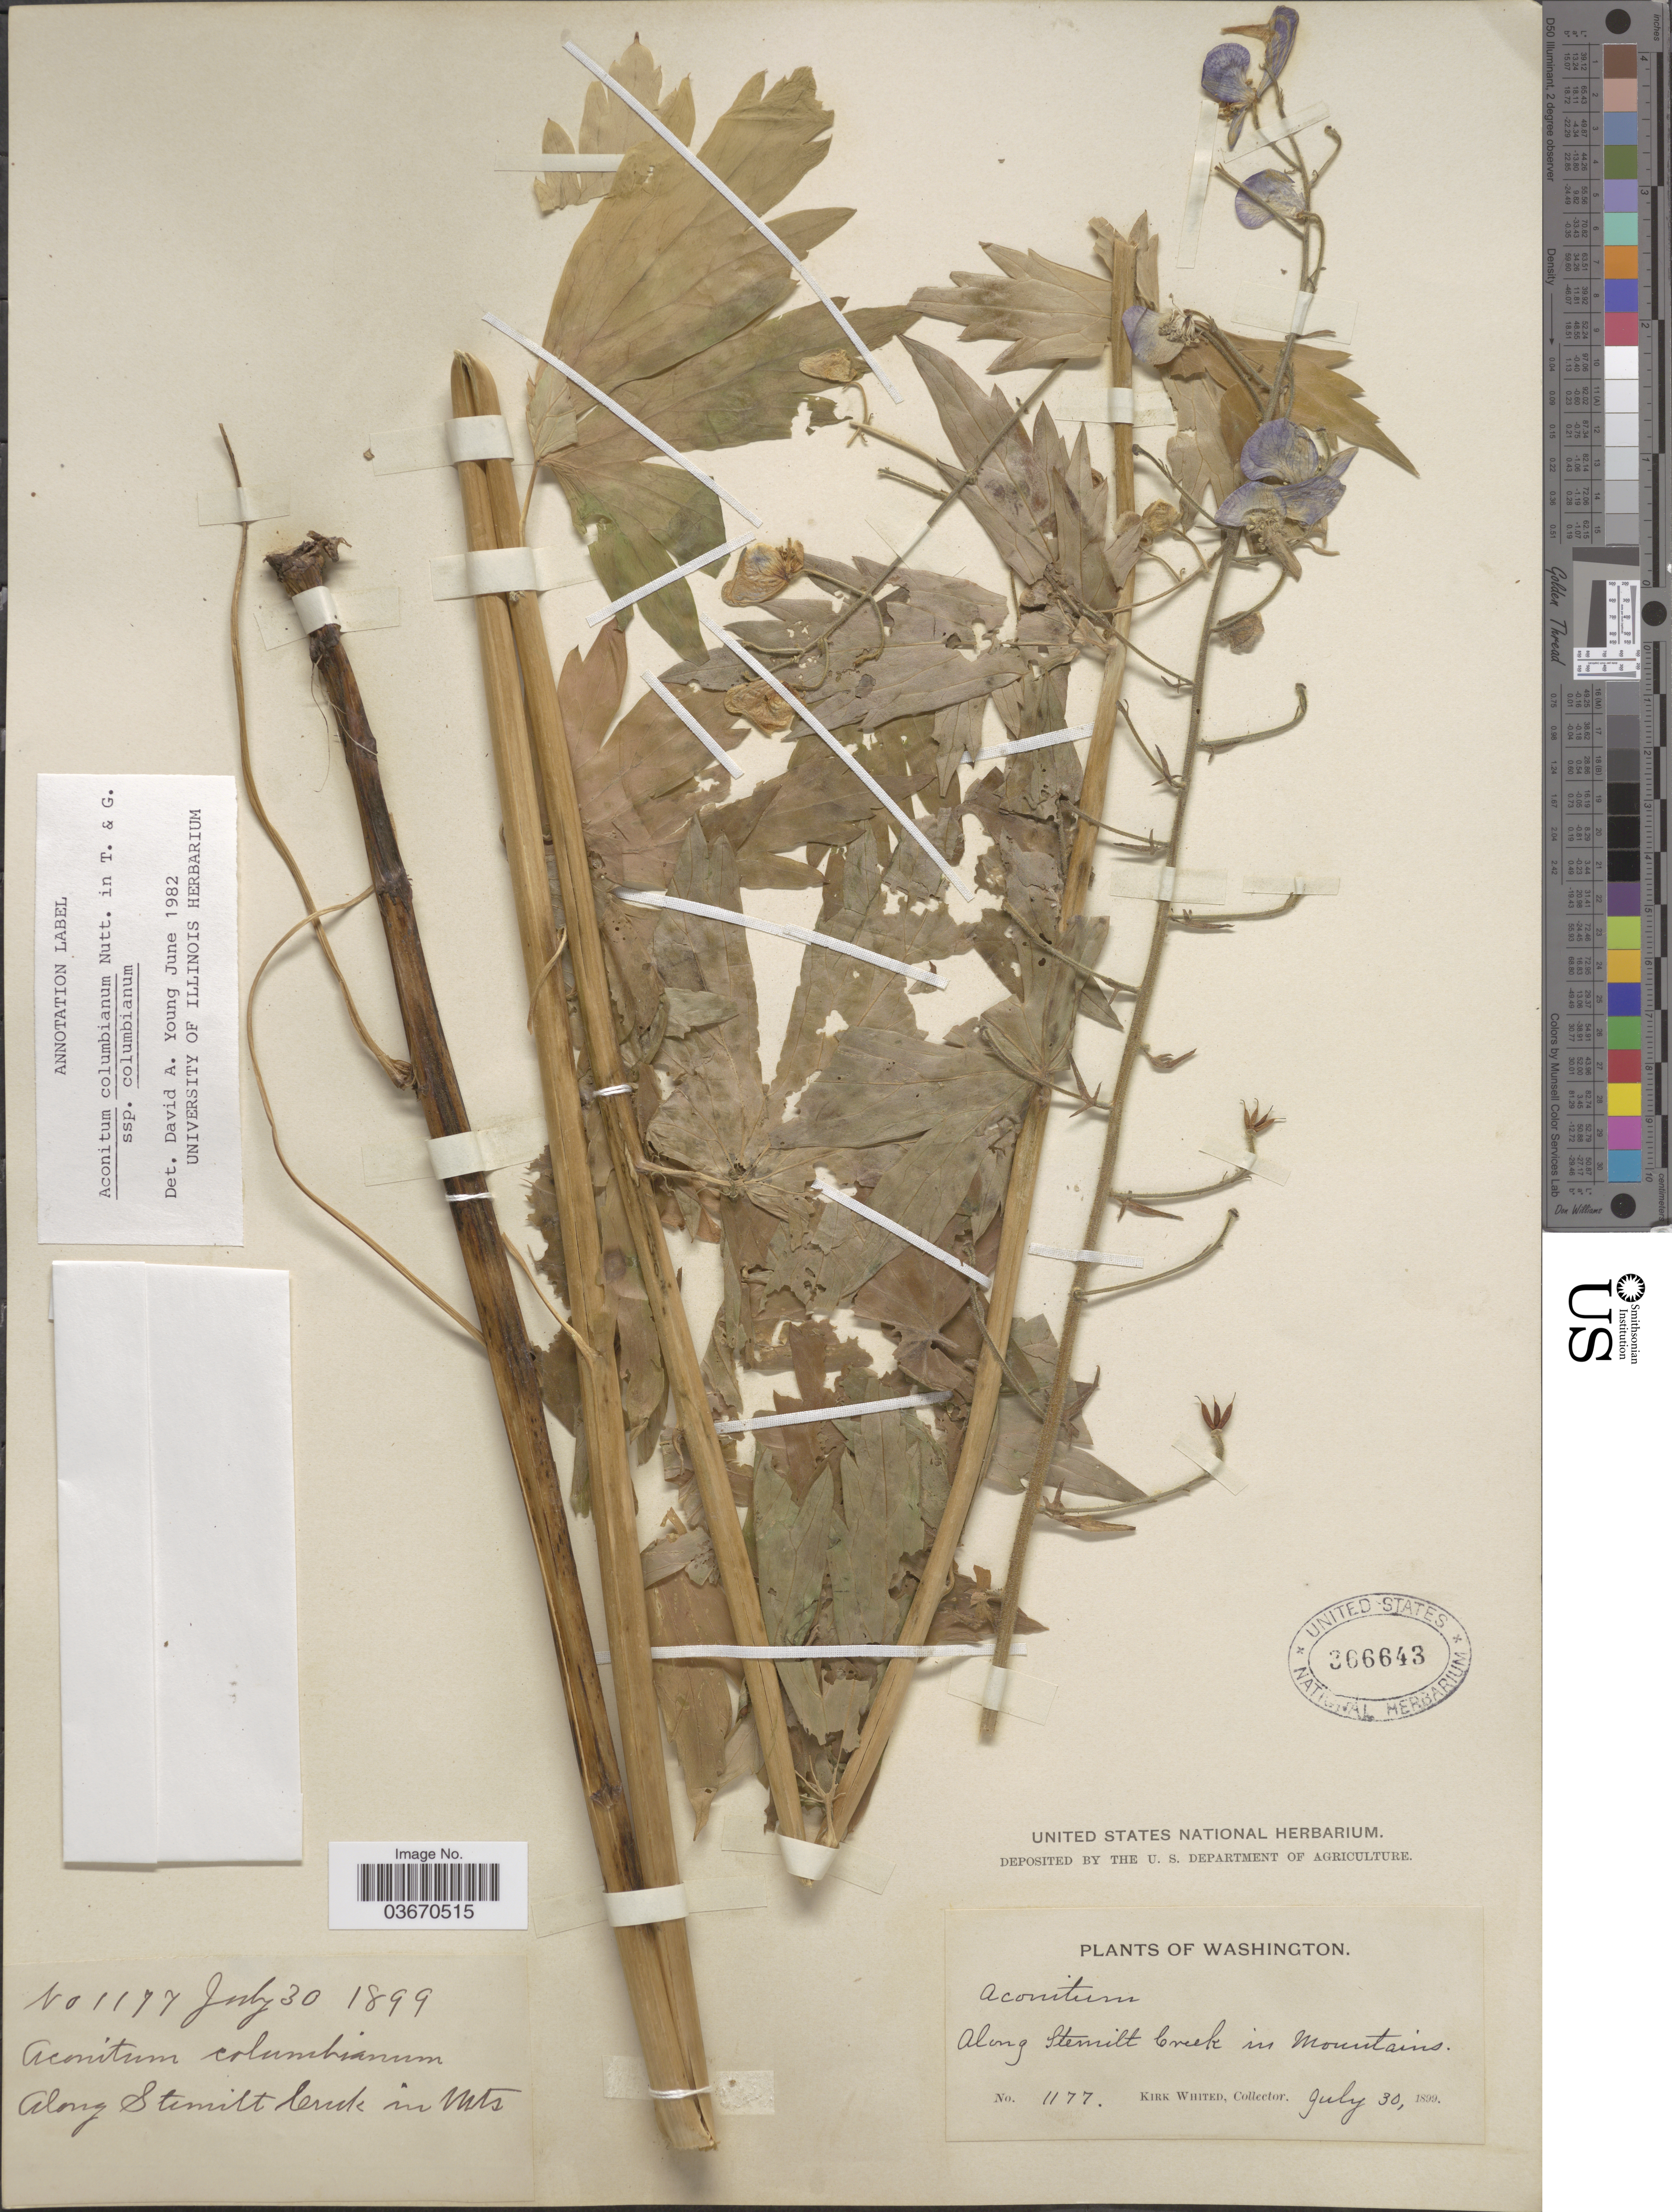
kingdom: Plantae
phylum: Tracheophyta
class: Magnoliopsida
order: Ranunculales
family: Ranunculaceae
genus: Aconitum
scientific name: Aconitum columbianum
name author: Nutt.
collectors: K. Whited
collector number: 1177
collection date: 1899-07-30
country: United States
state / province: Washington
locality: Along Stemilt Creek in Mountains.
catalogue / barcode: US 366643